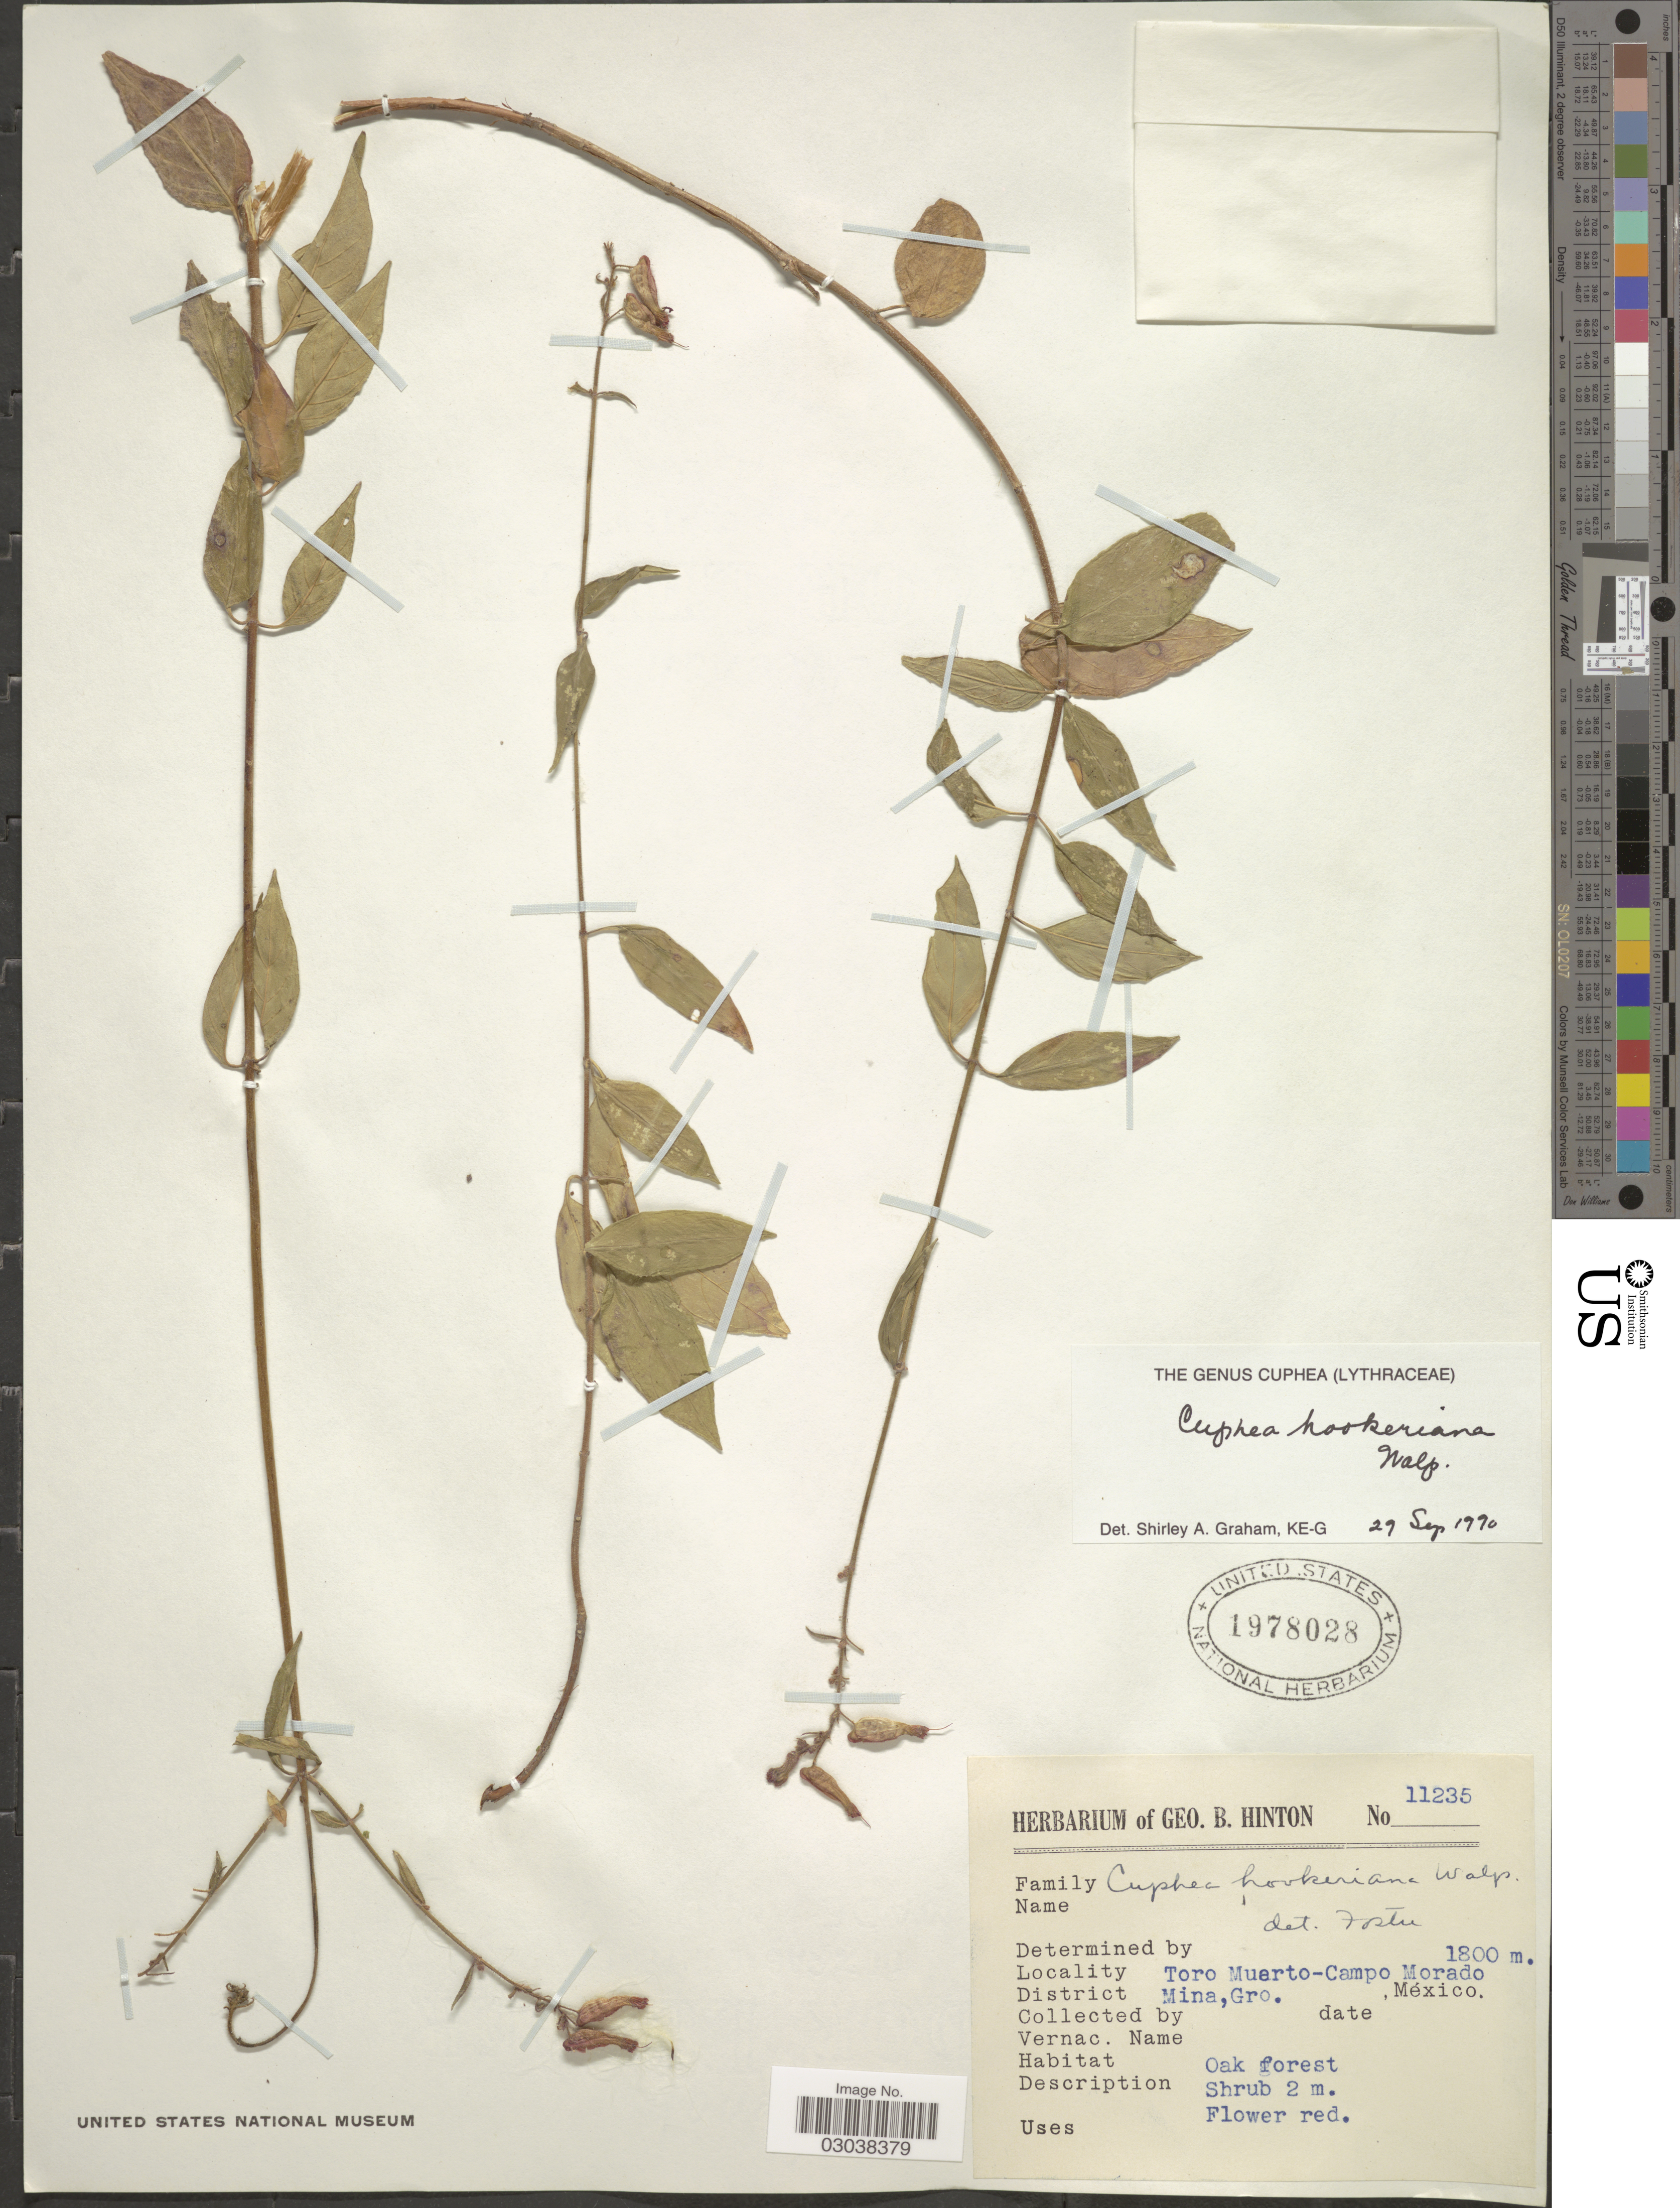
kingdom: Plantae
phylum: Tracheophyta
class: Magnoliopsida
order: Myrtales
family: Lythraceae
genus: Cuphea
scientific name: Cuphea hookeriana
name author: Walp.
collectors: ex herb. G. B. Hinton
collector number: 11235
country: Mexico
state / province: Guerrero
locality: Toro Muerto-Campo Morado. District Mina, Gro.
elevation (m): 1800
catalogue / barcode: US 1978028